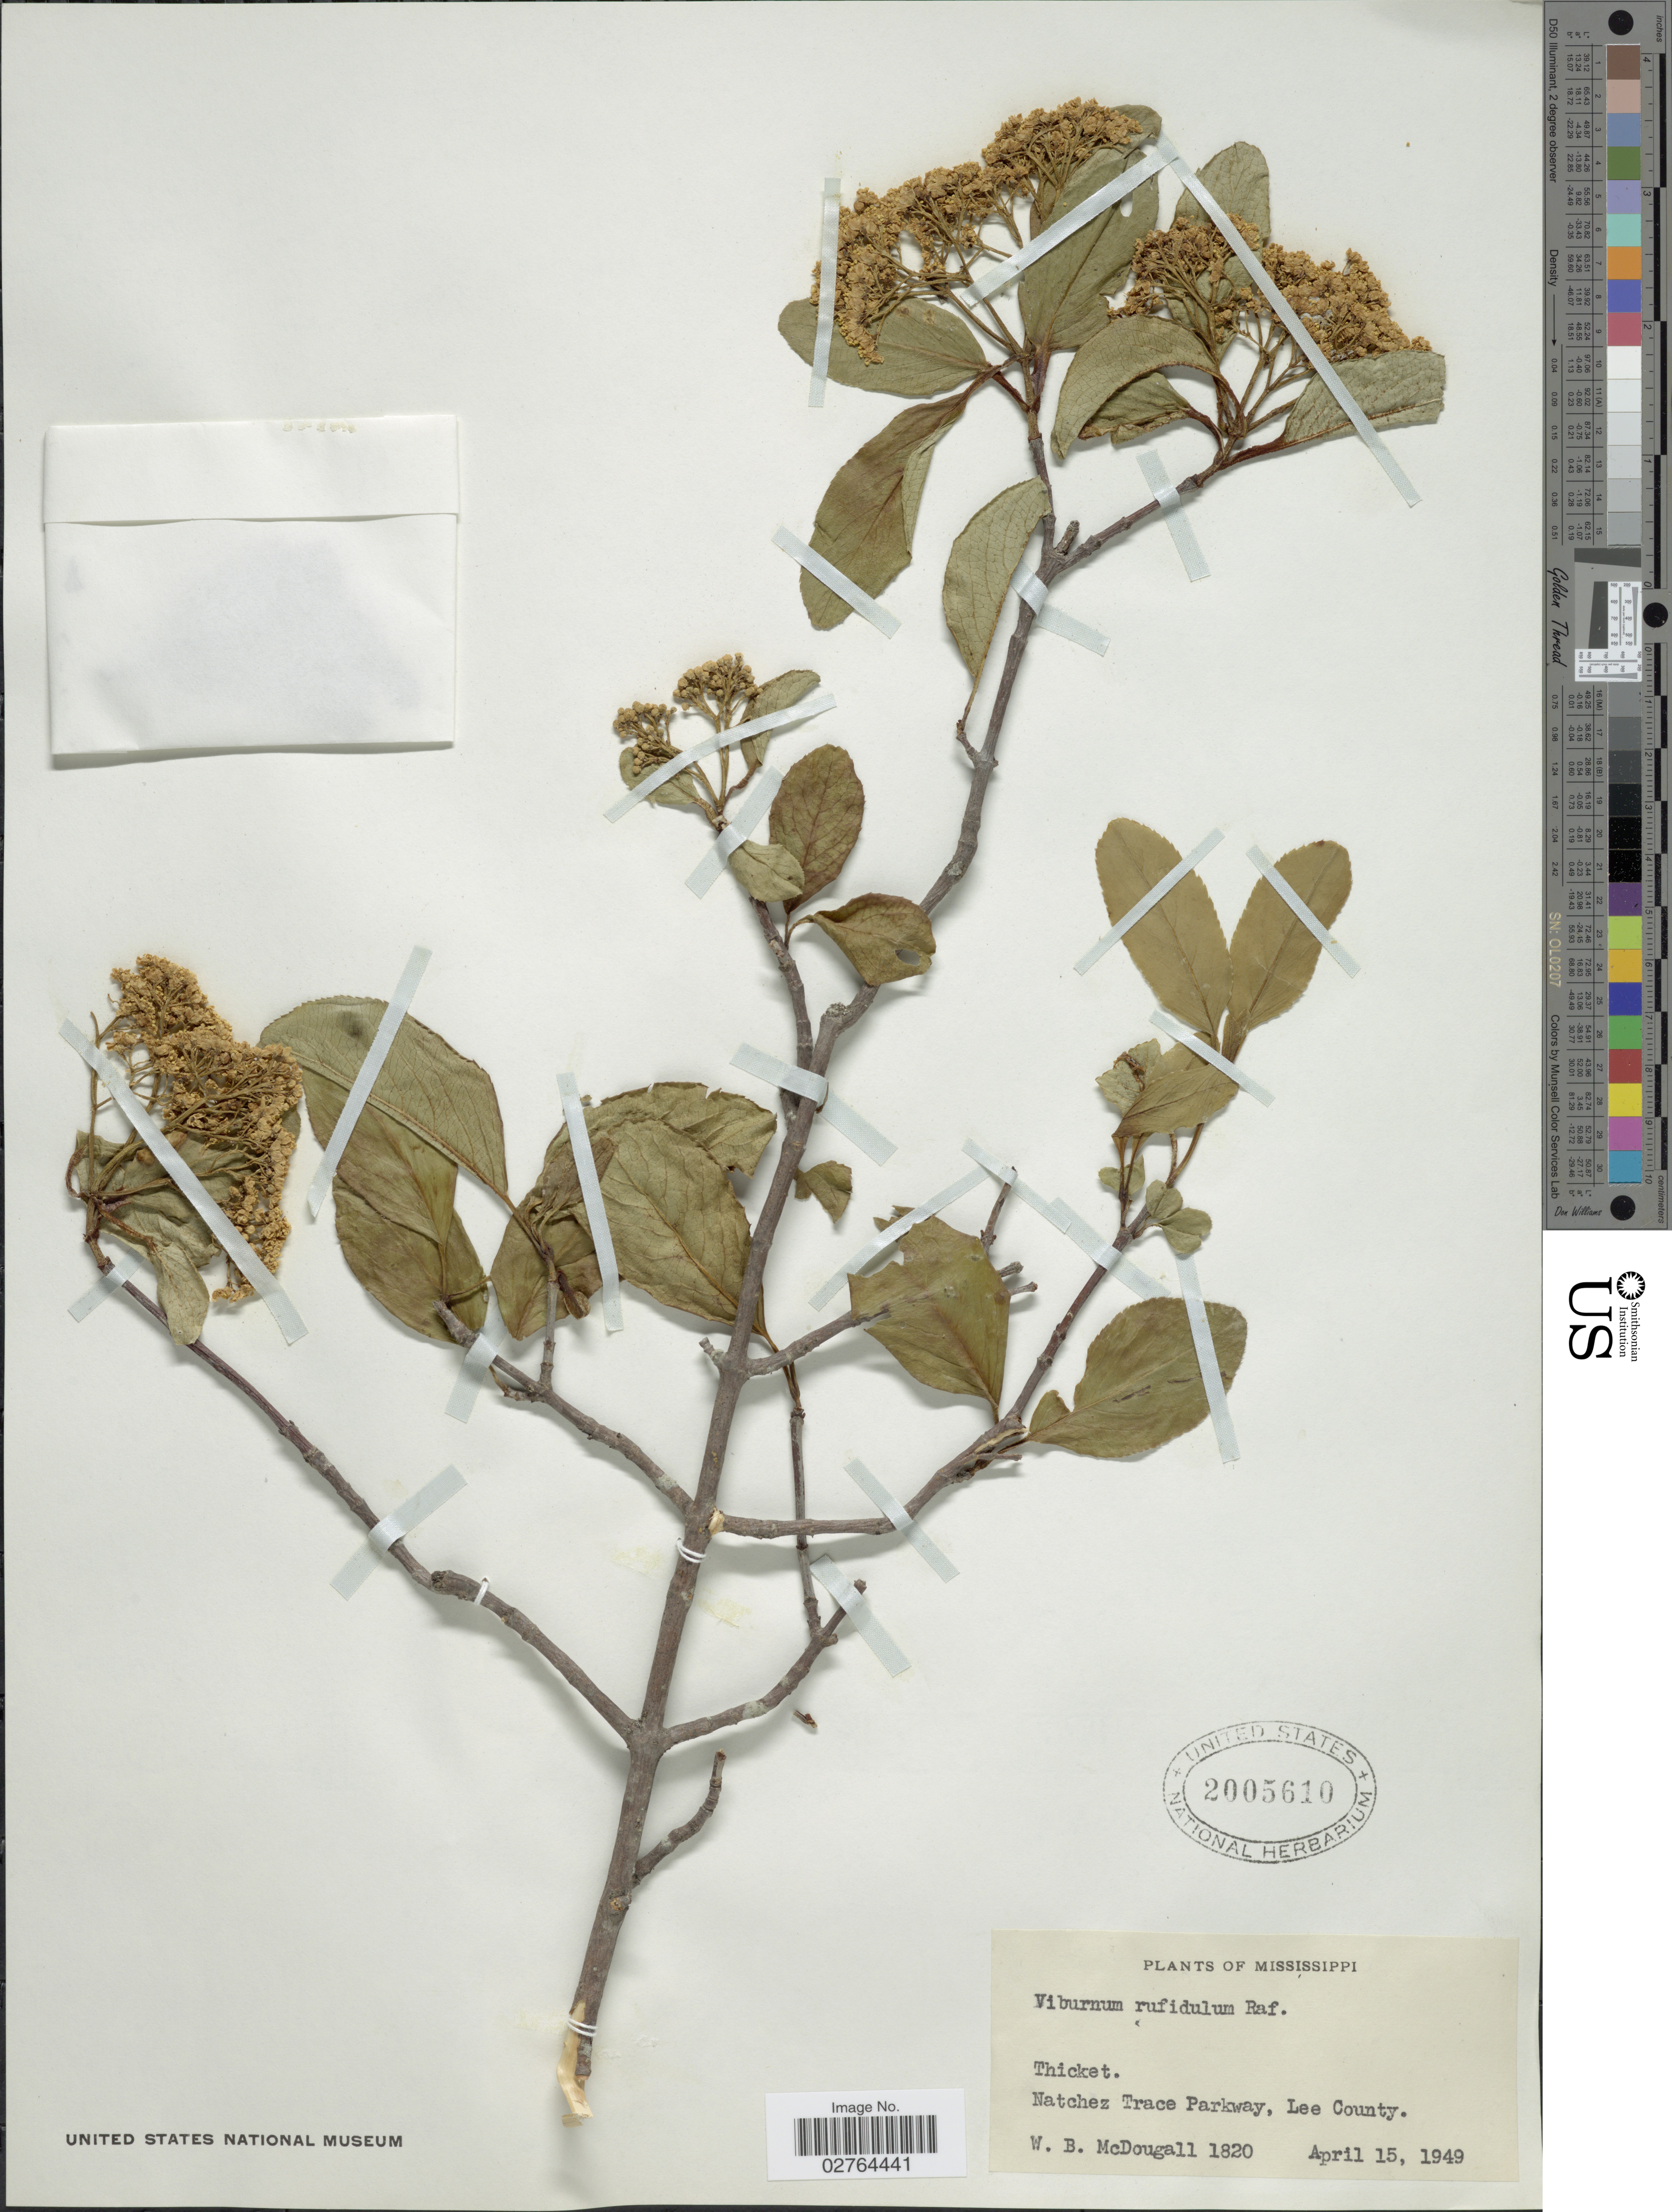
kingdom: Plantae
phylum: Tracheophyta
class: Magnoliopsida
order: Dipsacales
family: Viburnaceae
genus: Viburnum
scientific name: Viburnum rufidulum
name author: Raf.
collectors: W. B. McDougall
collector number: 1820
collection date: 1949-04-15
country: United States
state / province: Mississippi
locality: Thicket. Natchez Trace Parkway, Lee County.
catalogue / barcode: US 2005610